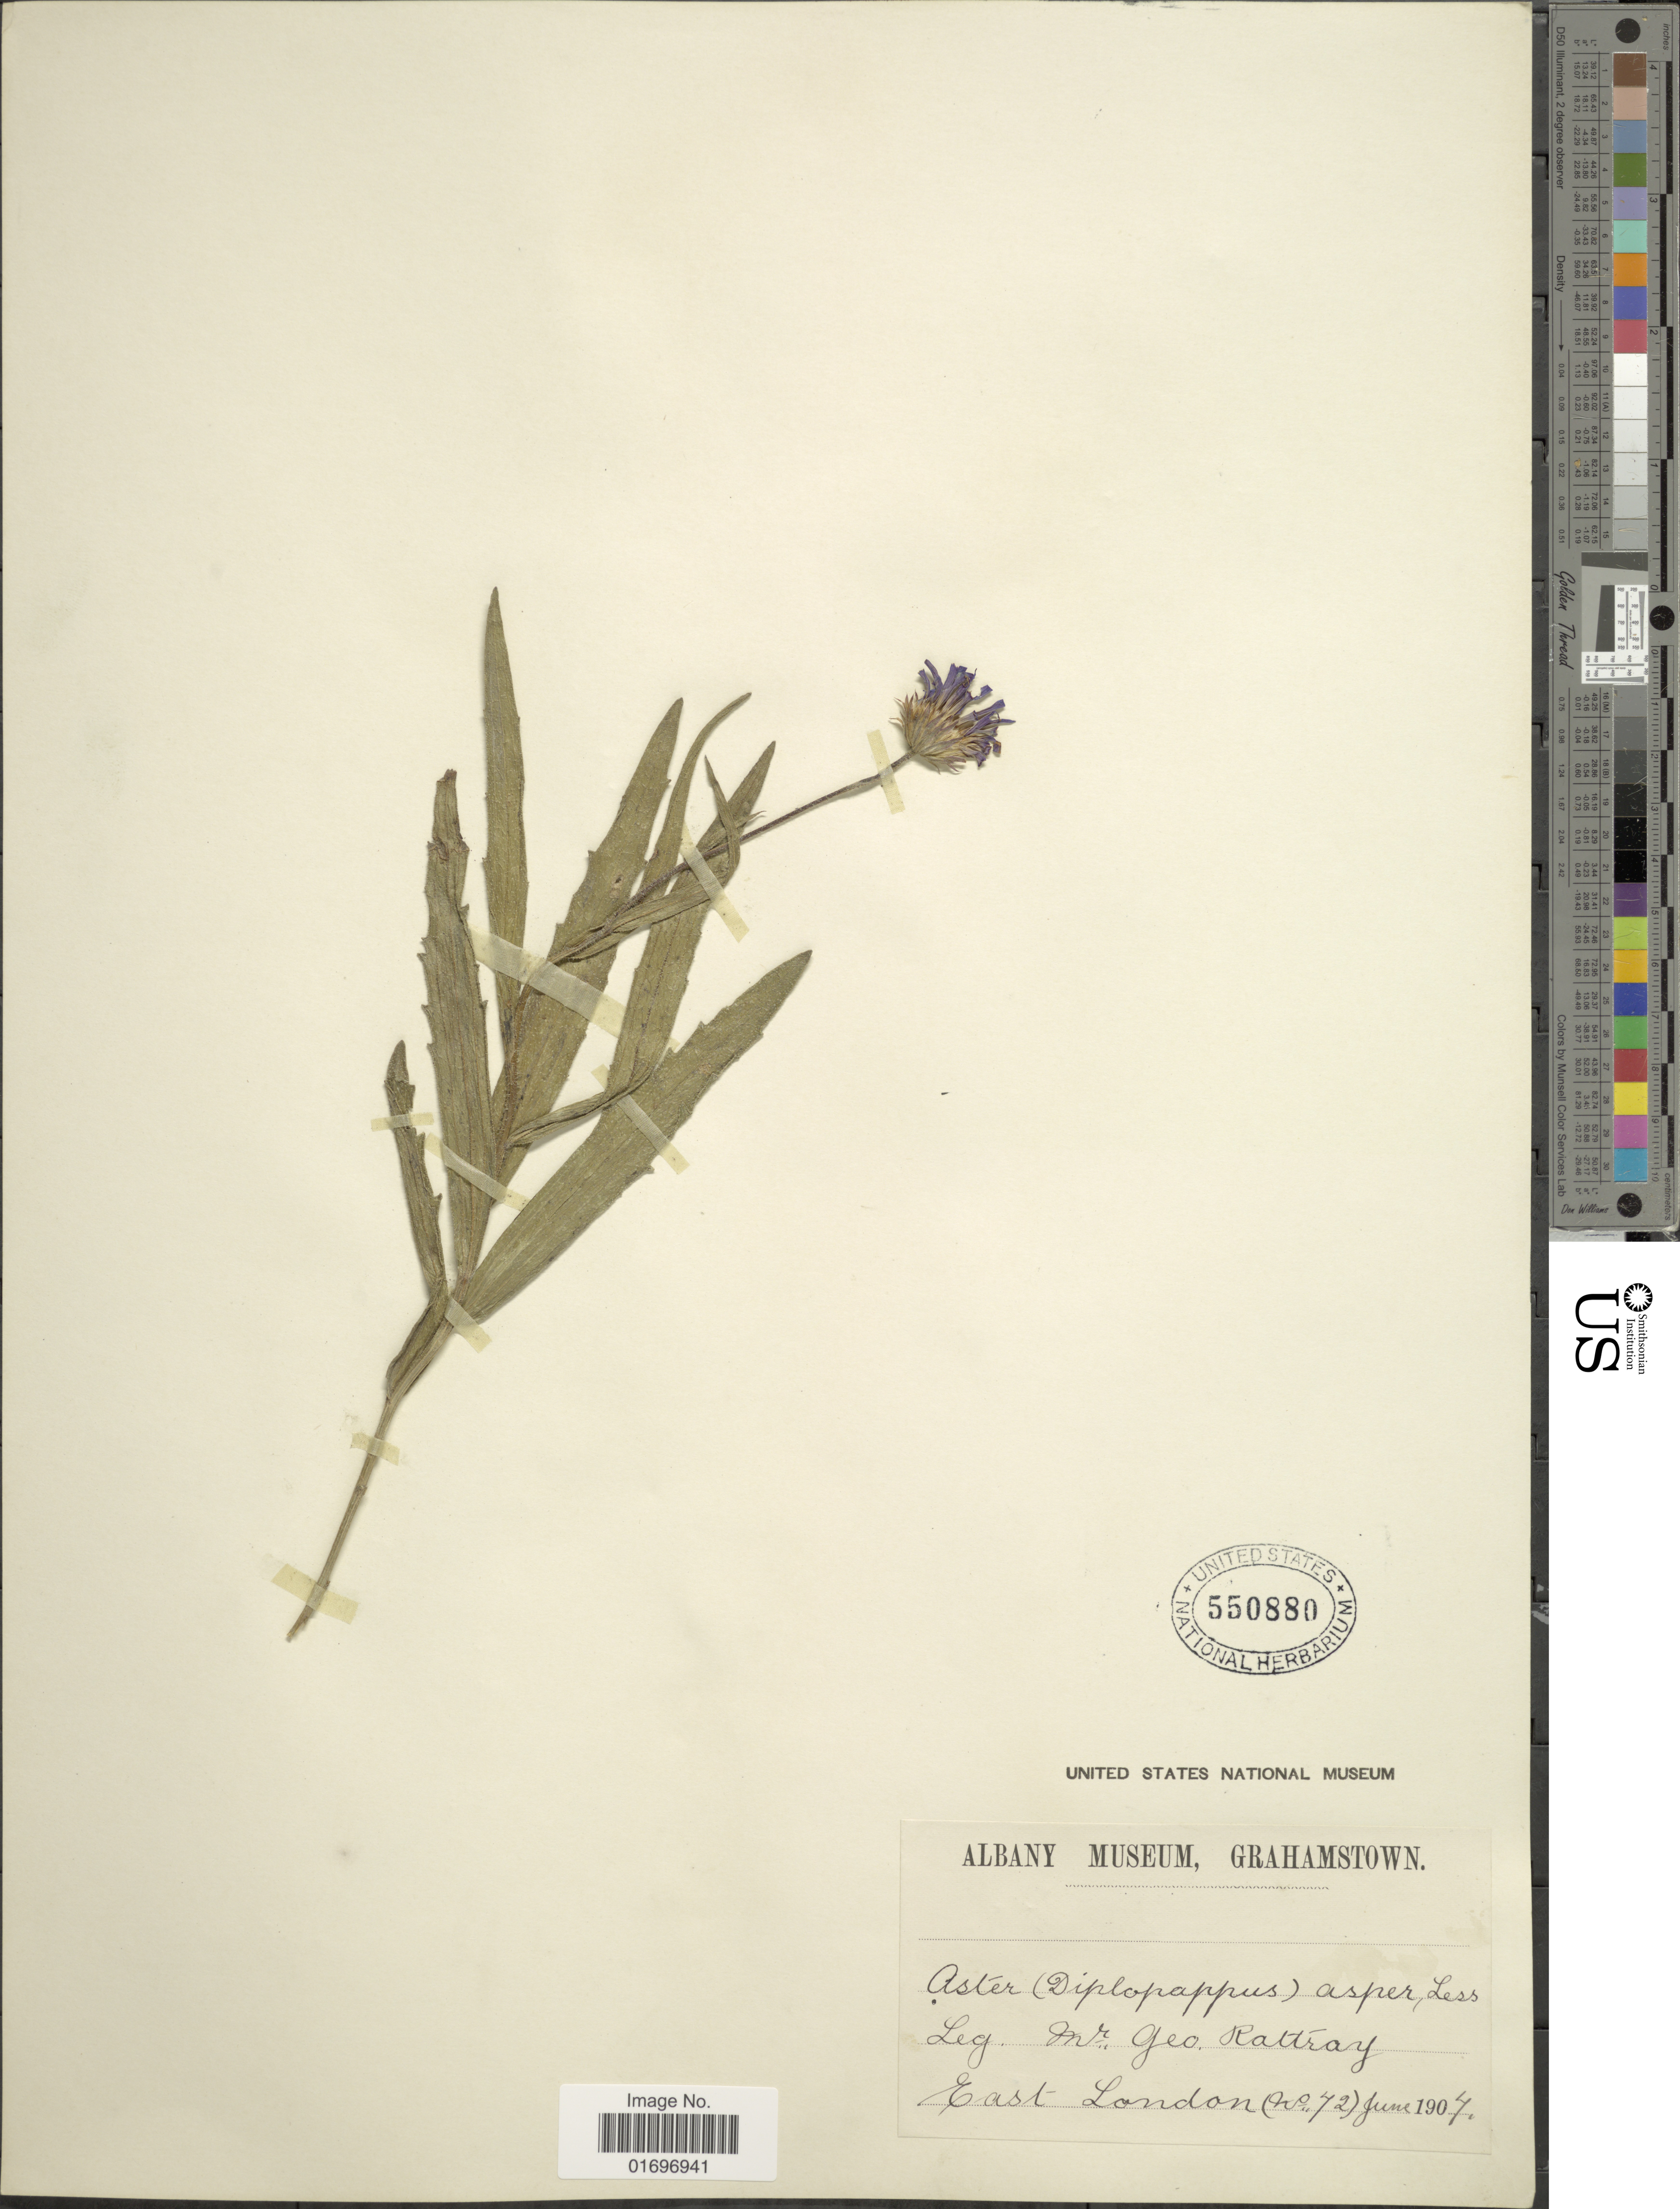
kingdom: Plantae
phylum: Tracheophyta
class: Magnoliopsida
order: Asterales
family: Asteraceae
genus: Aster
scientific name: Aster hispidus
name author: Thunb.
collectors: G. Rattray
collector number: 42*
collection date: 1904-06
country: United Kingdom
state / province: England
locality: East London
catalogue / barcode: US 550880